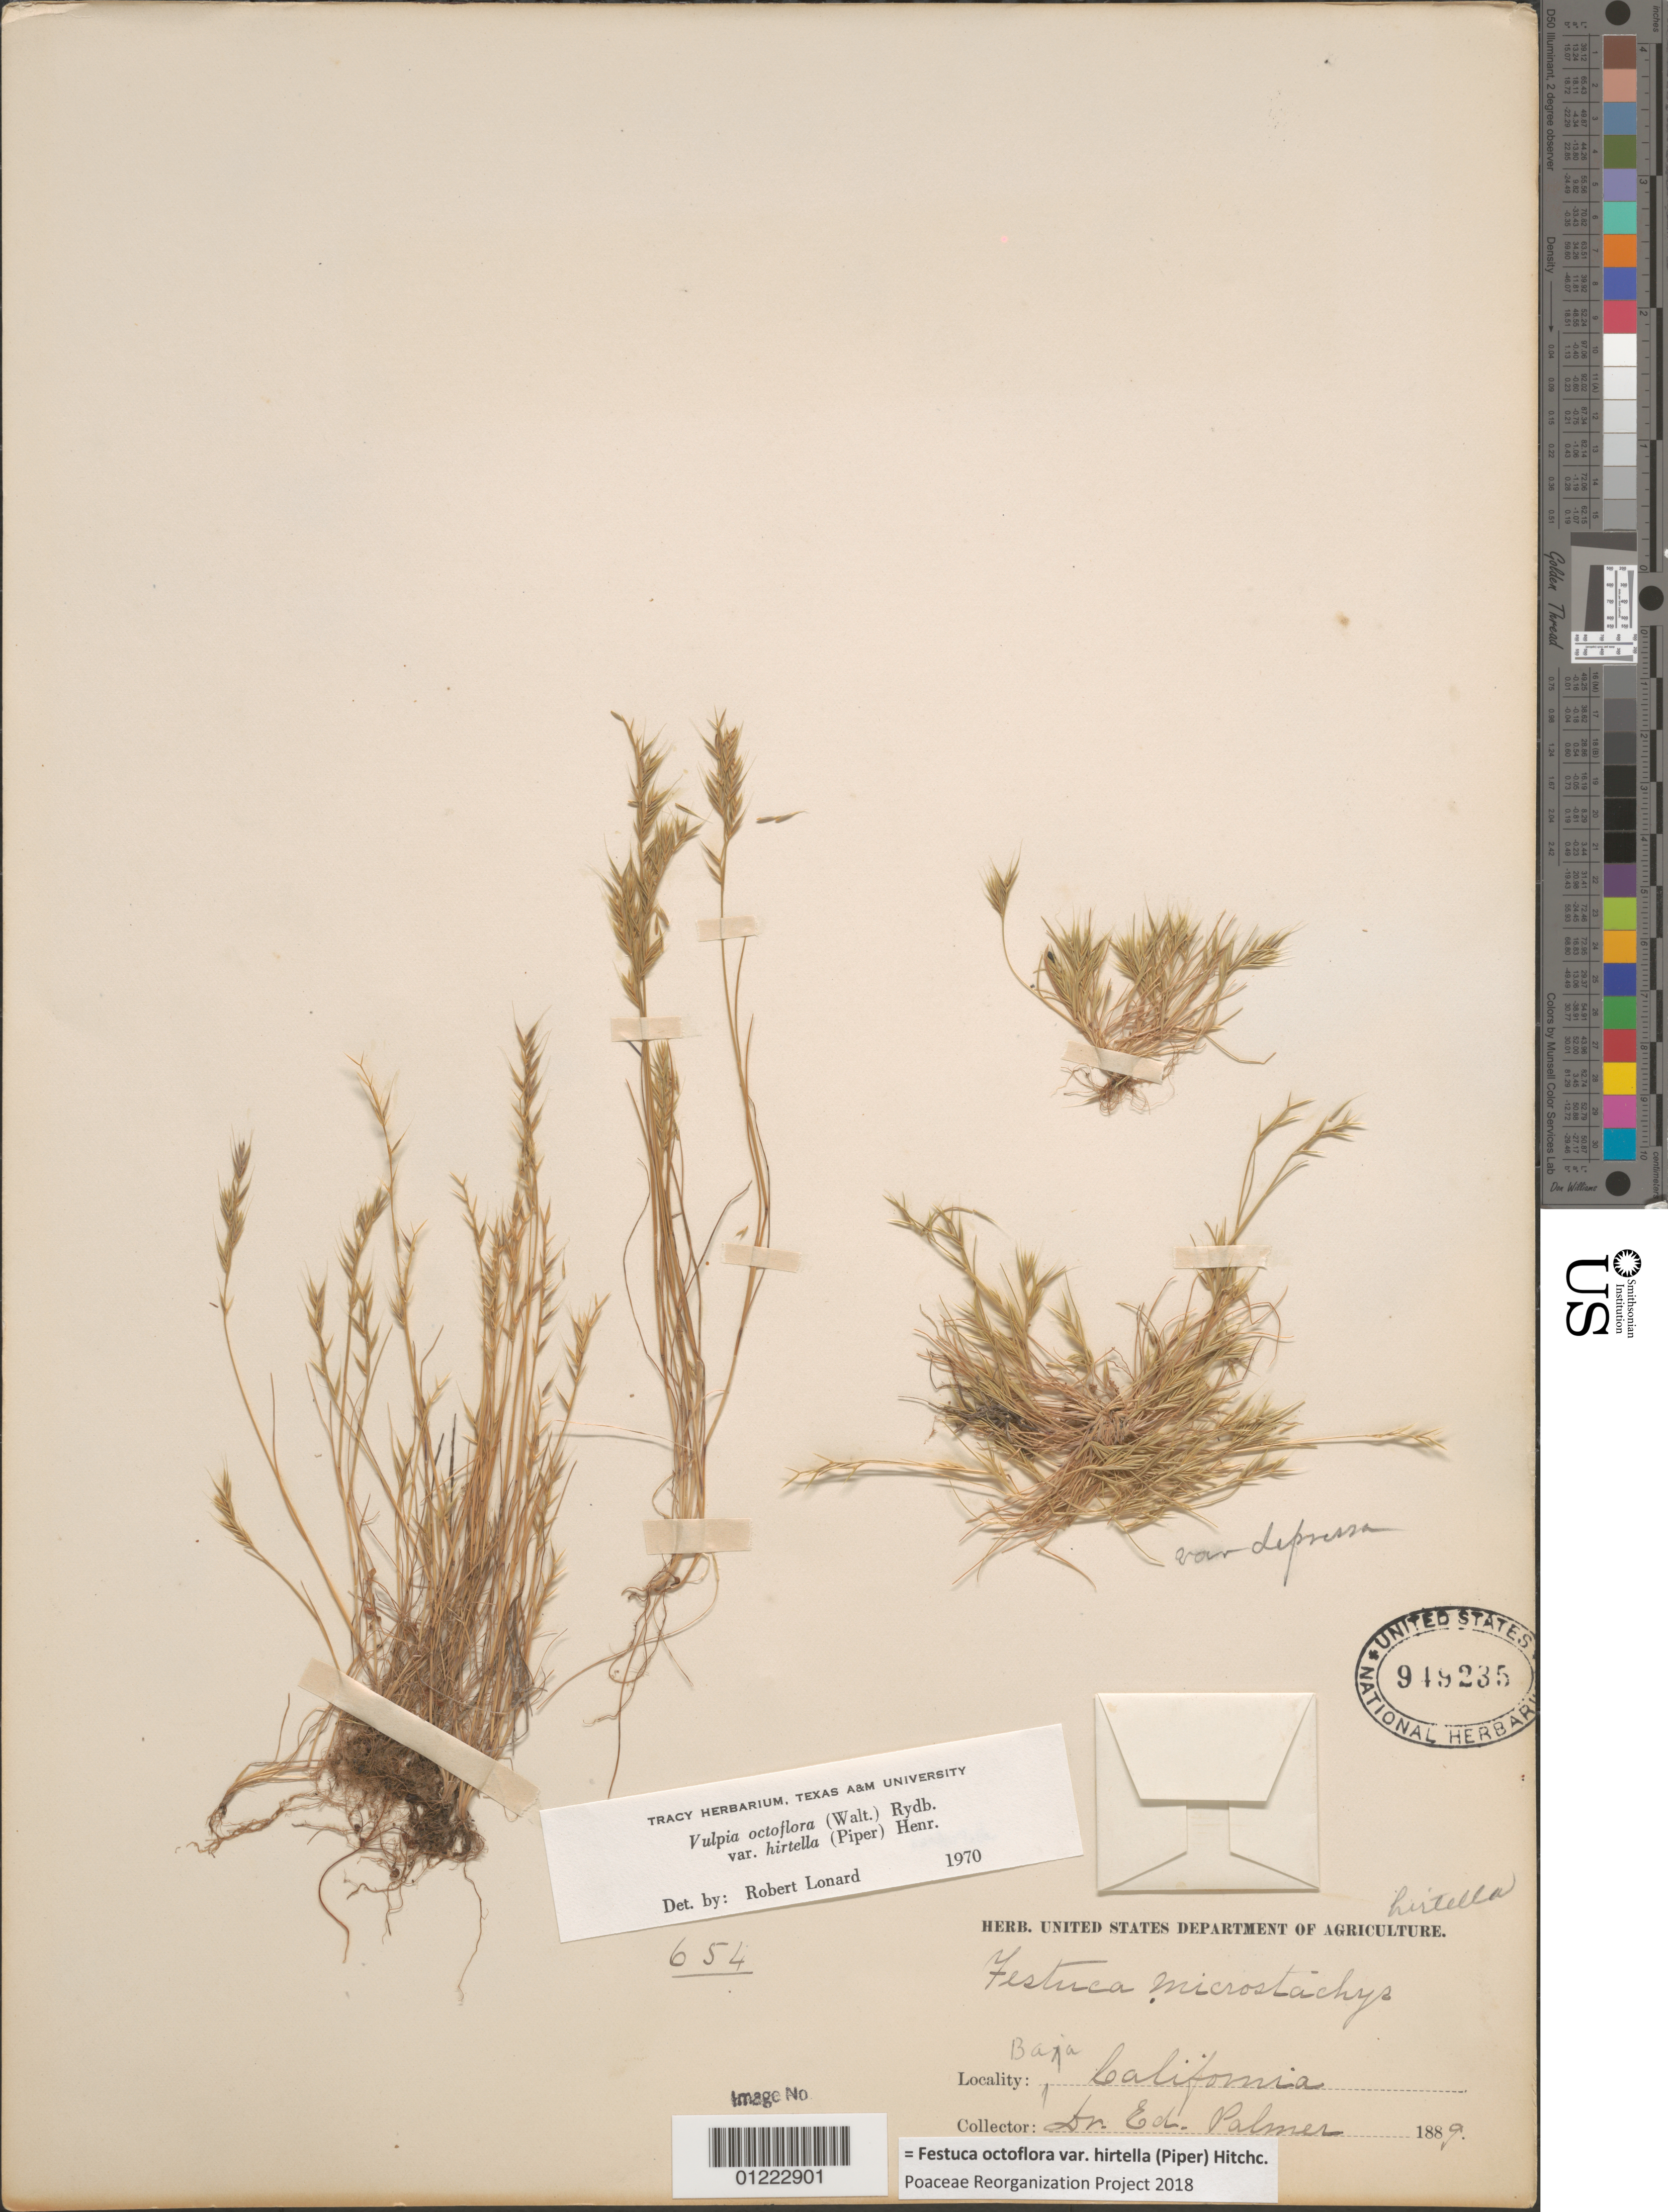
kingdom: Plantae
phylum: Tracheophyta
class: Liliopsida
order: Poales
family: Poaceae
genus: Festuca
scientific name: Festuca octoflora var. hirtella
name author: Piper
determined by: Poaceae Reorganization Project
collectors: E. Palmer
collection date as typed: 1889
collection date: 1889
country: Mexico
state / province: Baja California Norte / Baja California Sur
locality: Baja California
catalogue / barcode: US 949235